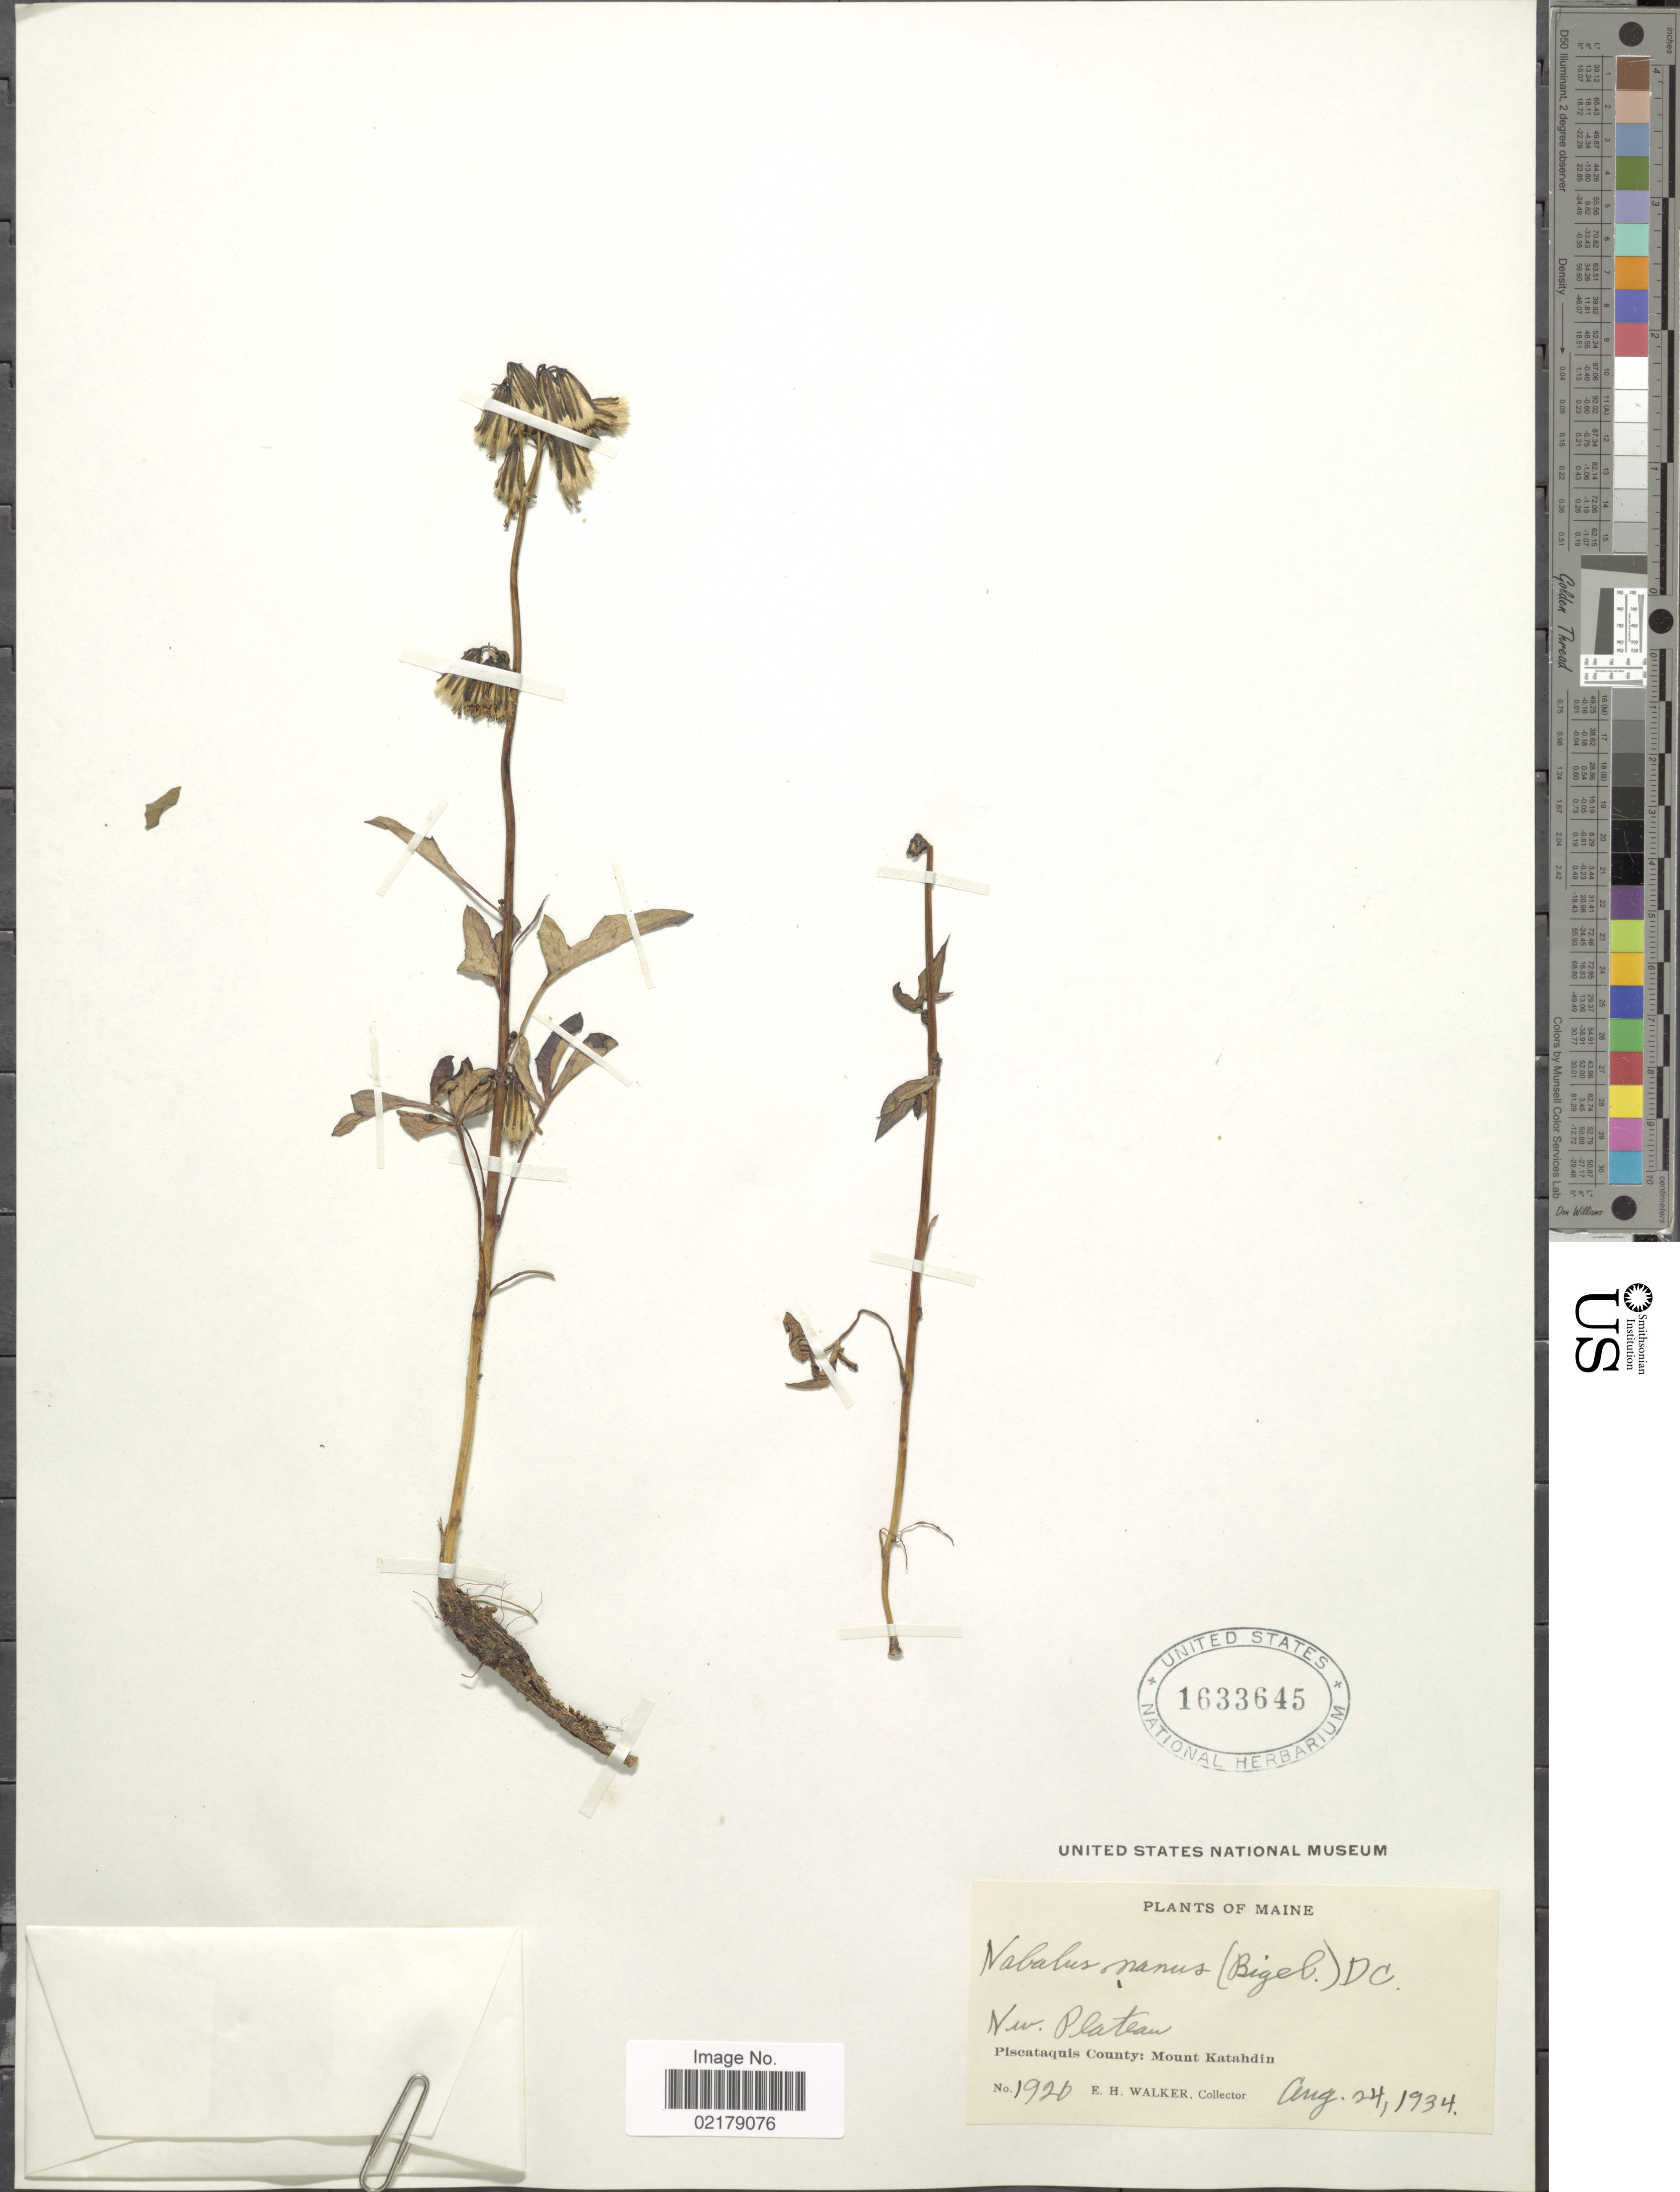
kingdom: Plantae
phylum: Tracheophyta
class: Magnoliopsida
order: Asterales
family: Asteraceae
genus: Nabalus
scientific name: Nabalus trifoliolatus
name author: Cass.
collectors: E. H. Walker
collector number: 1920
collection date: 1934-08-24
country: United States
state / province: Maine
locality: NW. Plateau, Piscataquis County: Mount Katahdin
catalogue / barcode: US 1633645